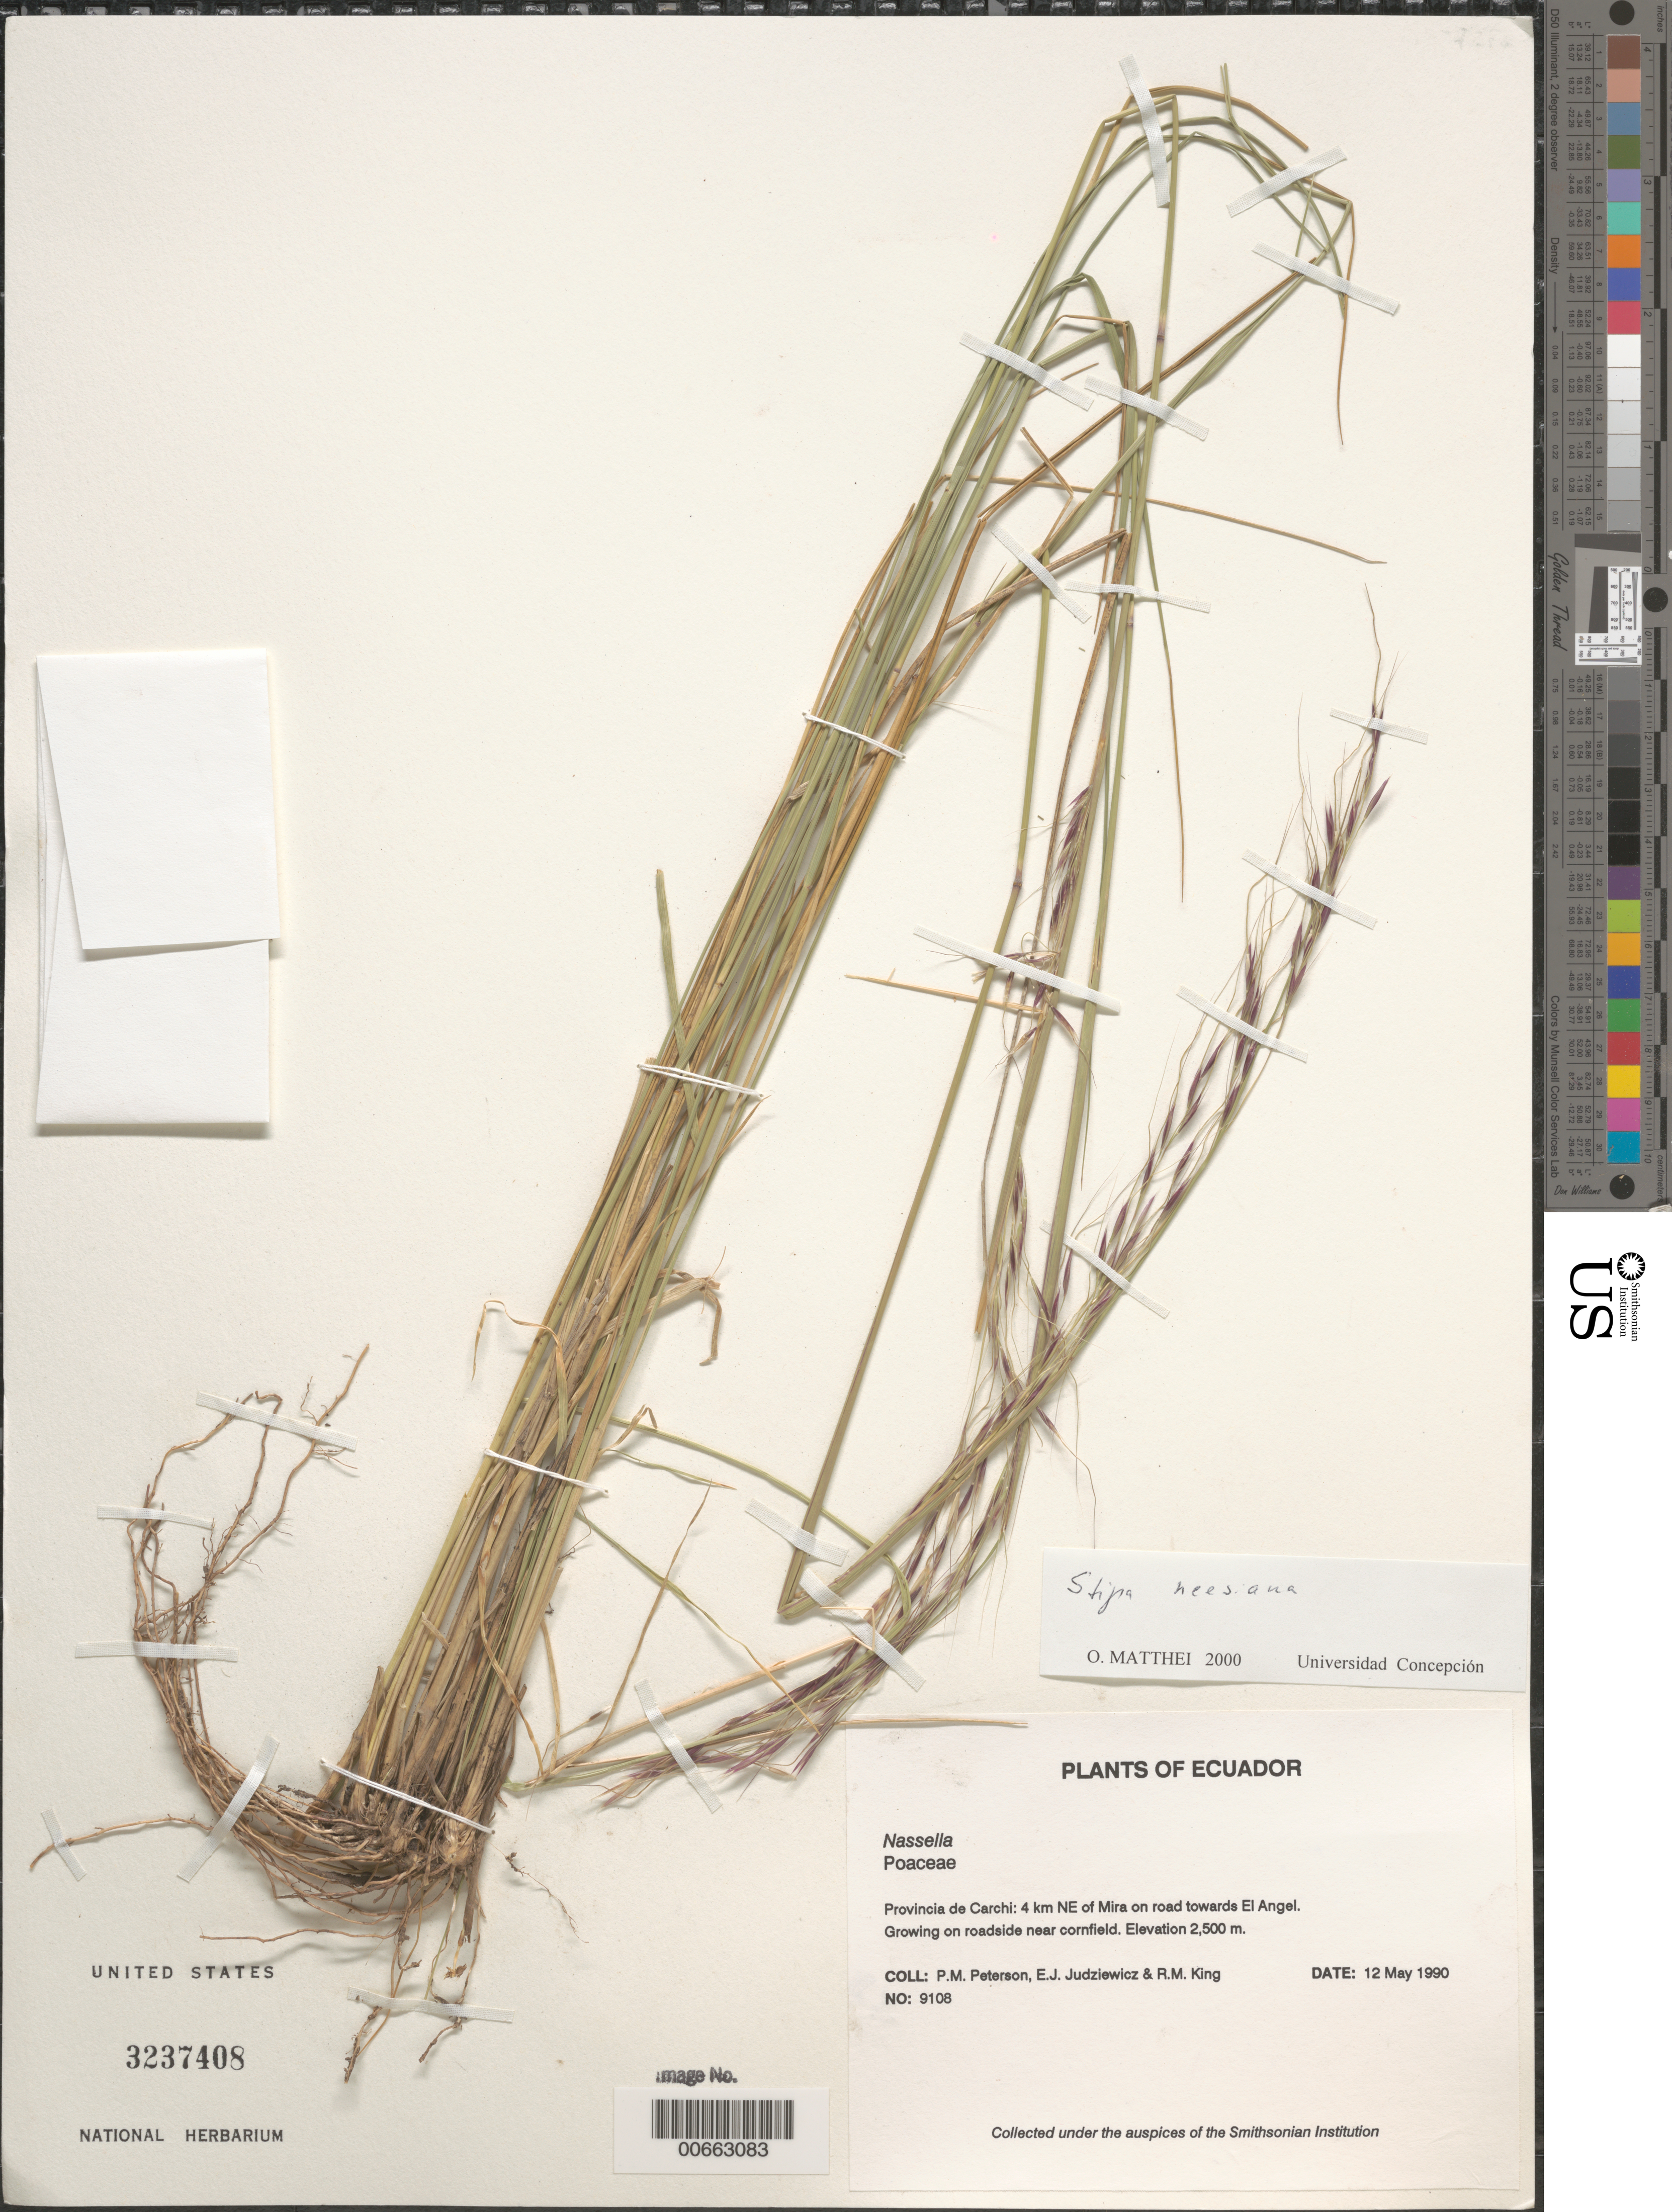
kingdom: Plantae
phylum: Tracheophyta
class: Liliopsida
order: Poales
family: Poaceae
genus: Stipa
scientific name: Stipa neesiana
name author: Trin. & Rupr.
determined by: Matthei, O. R.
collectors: P. M. Peterson, E. J. Judziewicz & R. M. King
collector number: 09108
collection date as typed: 12 May 1990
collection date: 1990-05-12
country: Ecuador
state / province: Carchi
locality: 4 km NE of Mira on road towards El Angel.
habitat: Growing on roadside near cornfield.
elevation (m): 2500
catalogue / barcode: US 3237408